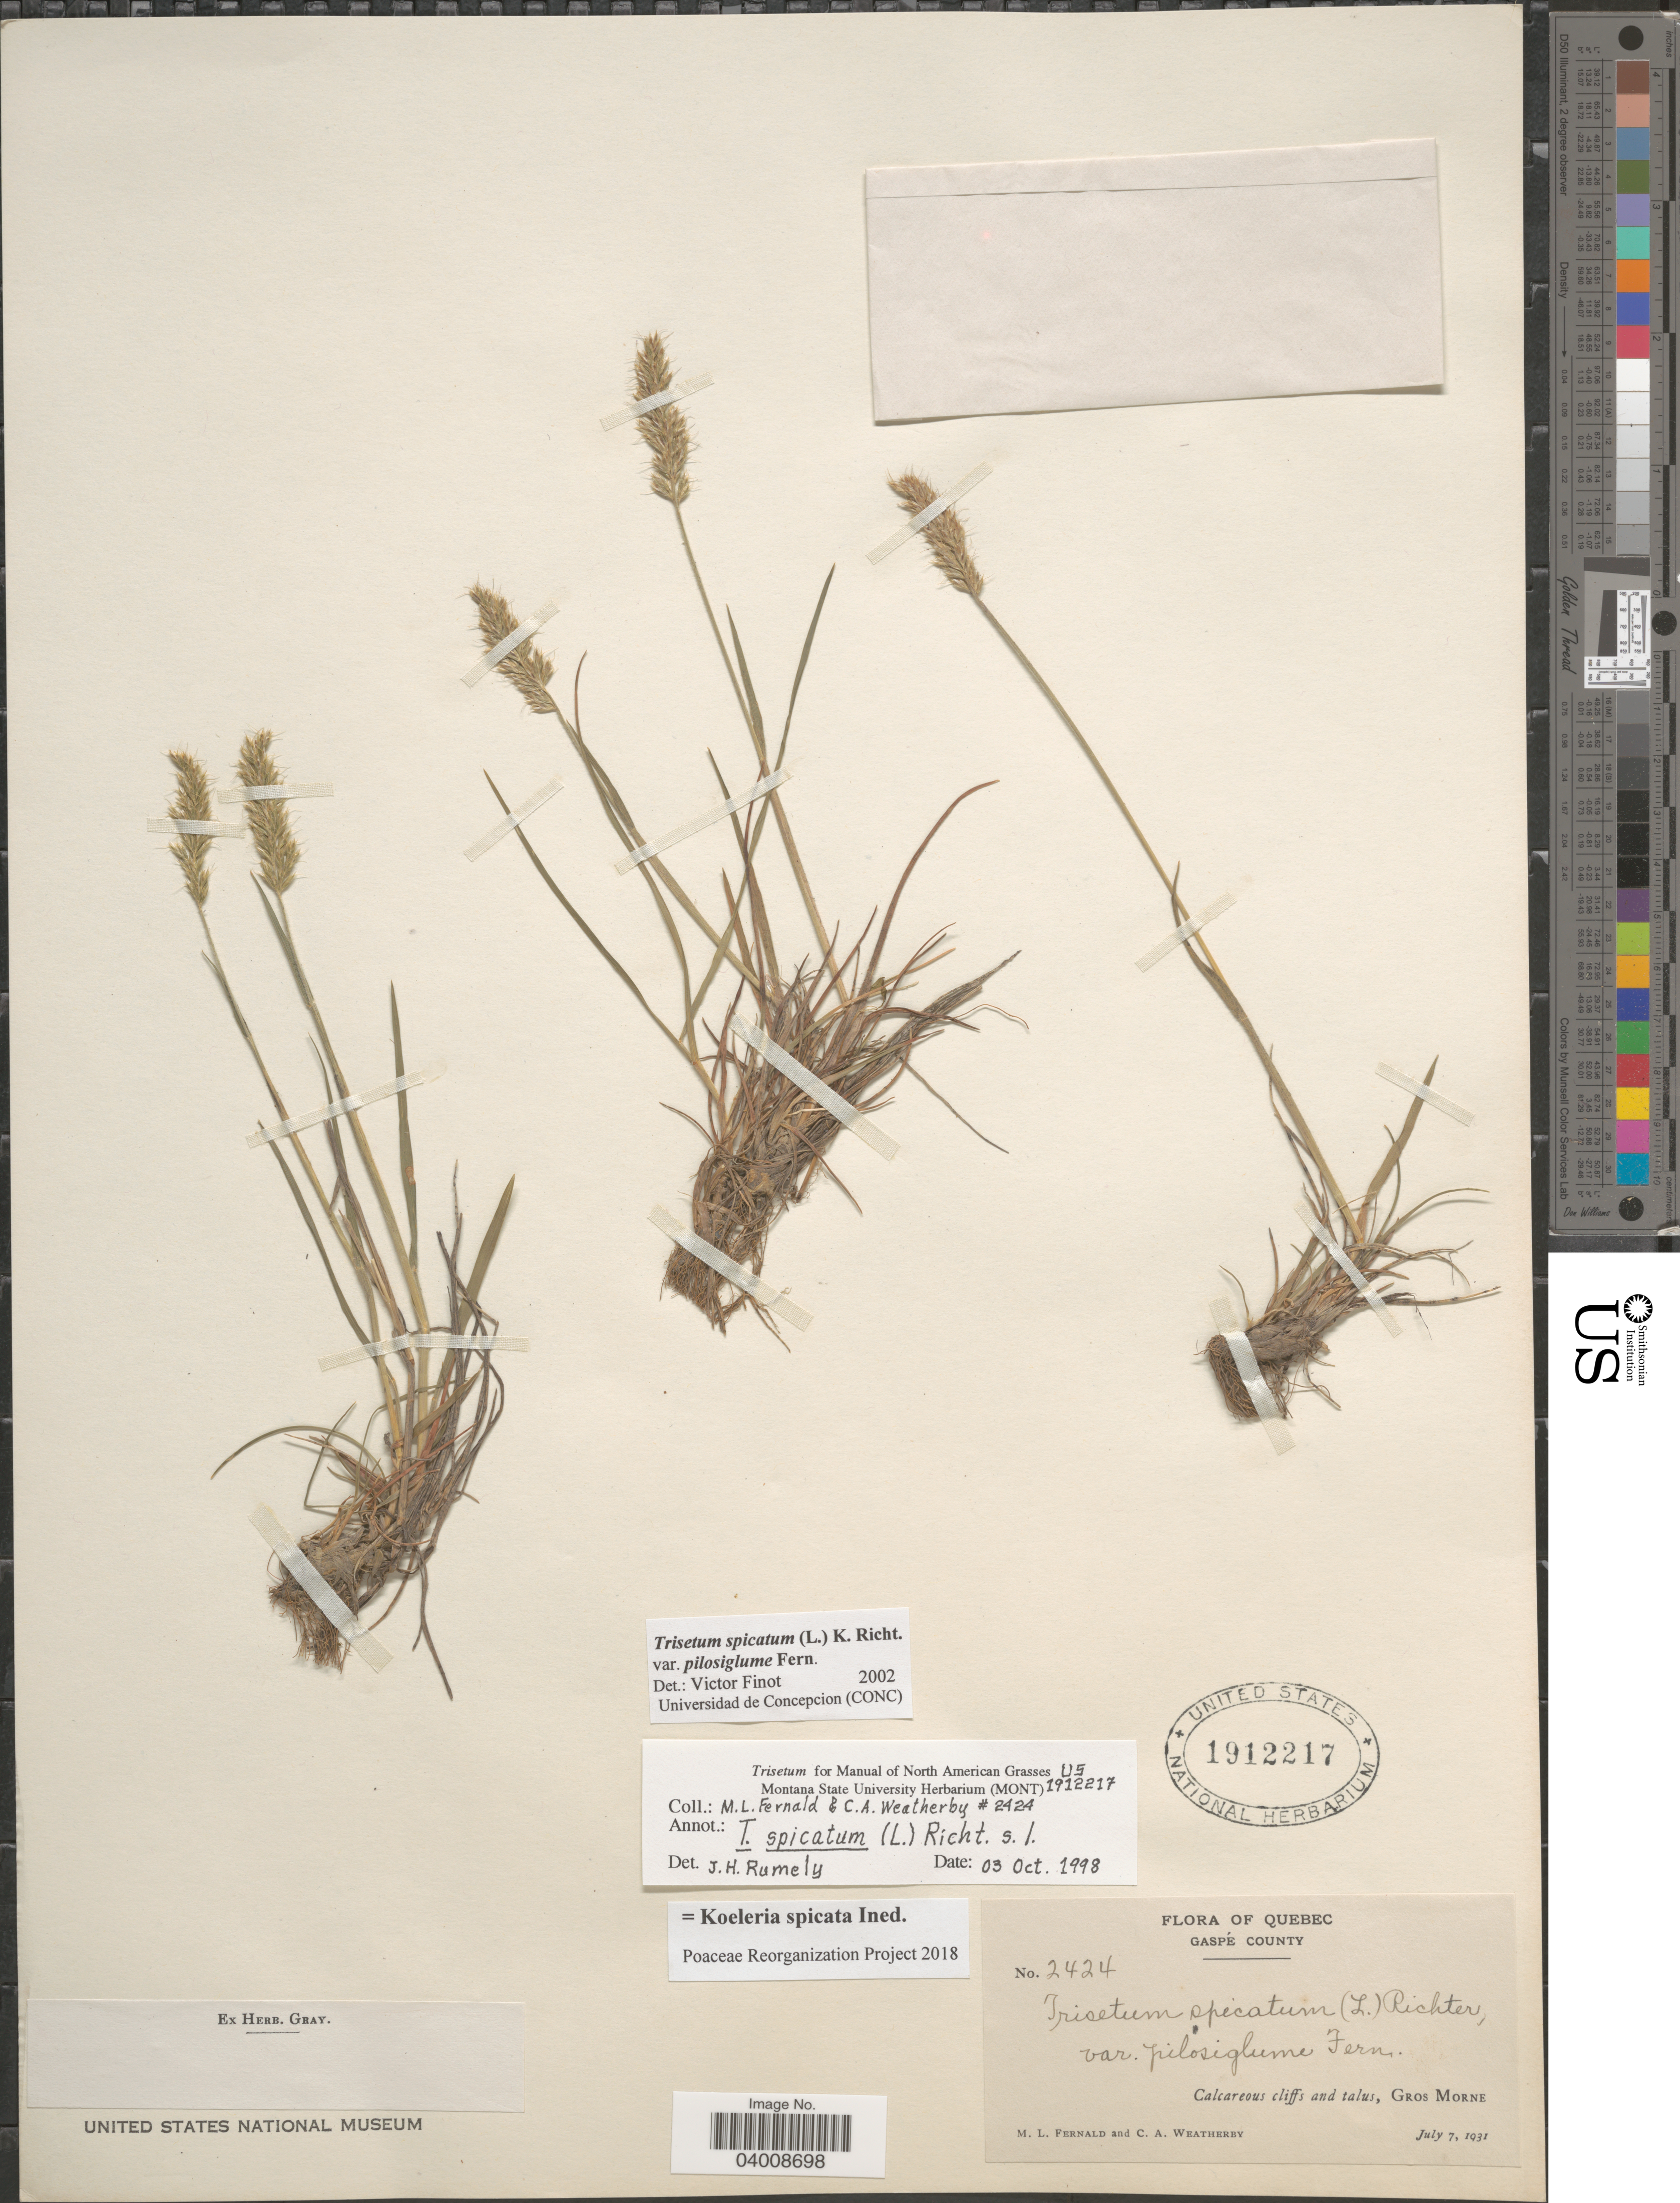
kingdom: Plantae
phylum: Tracheophyta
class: Liliopsida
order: Poales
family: Poaceae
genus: Koeleria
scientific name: Koeleria spicata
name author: (L.) Barberá et al.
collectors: M. L. Fernald & C. A. Weatherby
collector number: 2424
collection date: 1931-07-07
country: Canada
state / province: Quebec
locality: Gaspé County. Gros Morne.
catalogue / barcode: US 1912217